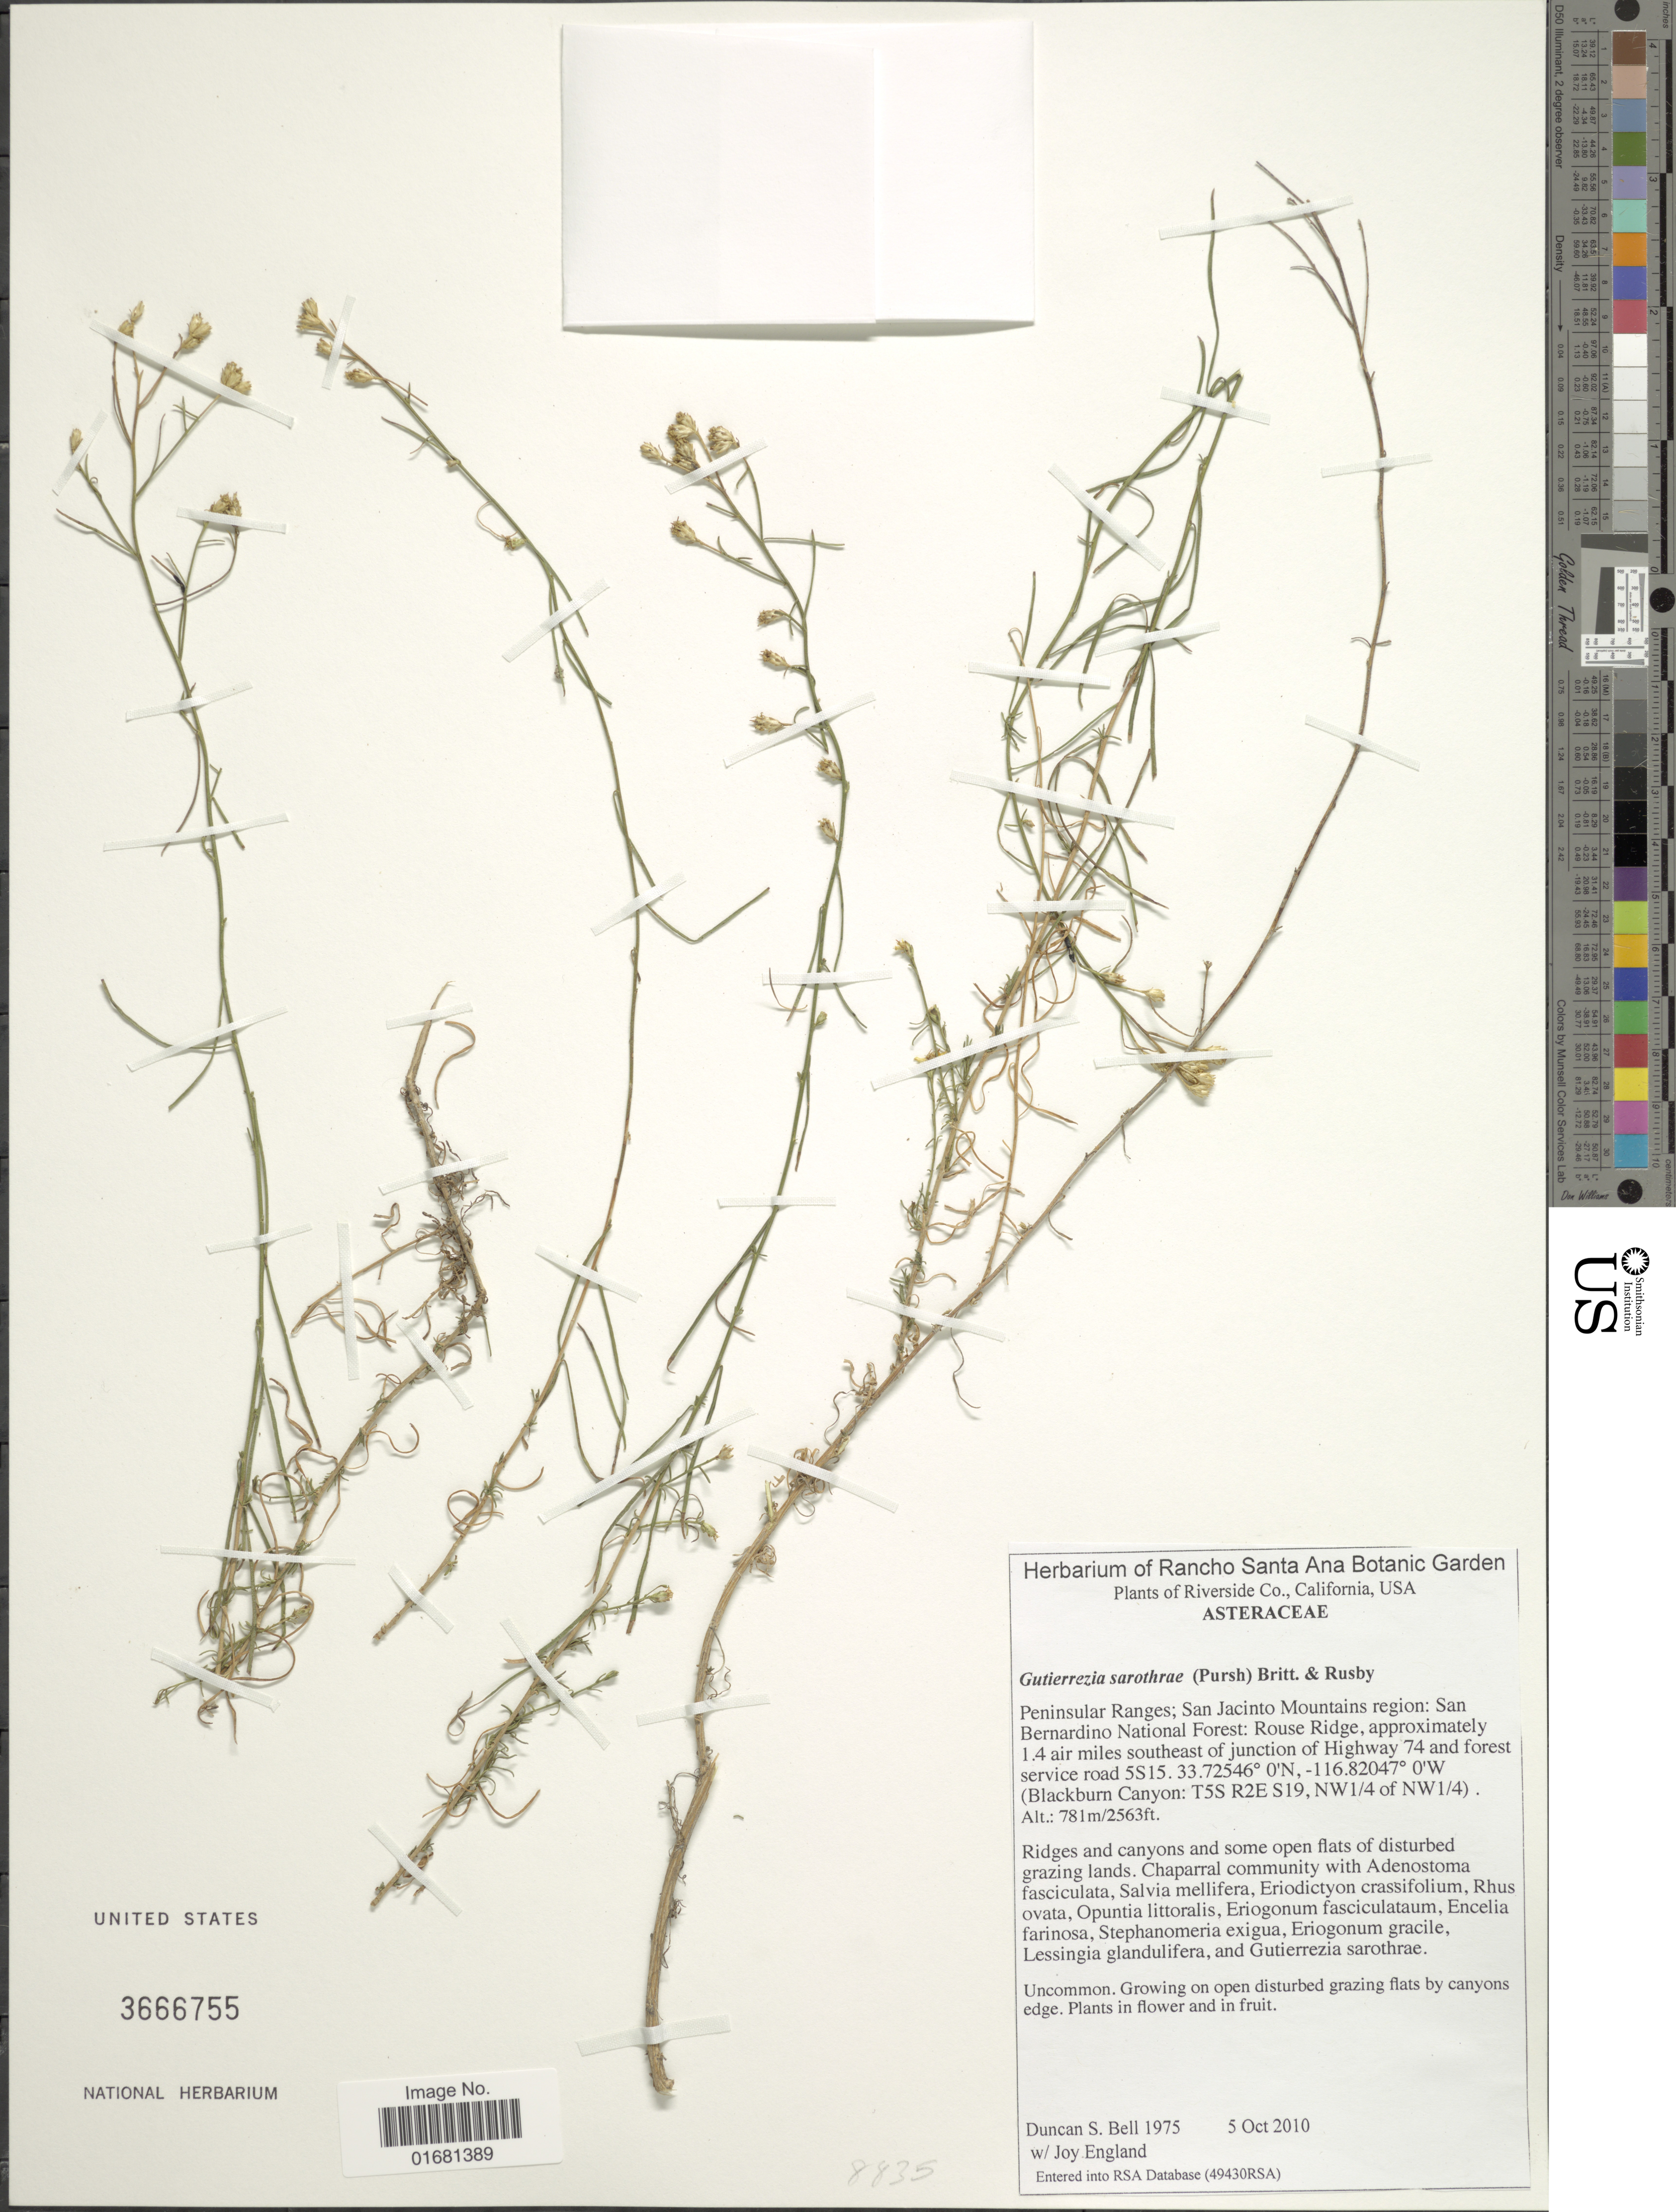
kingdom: Plantae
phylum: Tracheophyta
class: Magnoliopsida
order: Asterales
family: Asteraceae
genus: Gutierrezia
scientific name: Gutierrezia sarothrae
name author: (Pursh) Britton & Rusby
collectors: D. S. Bell & J. England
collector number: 1975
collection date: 2010-10-05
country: United States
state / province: California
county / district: Riverside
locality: Riverside Co., California, USA. Peninsular Ranges; San Jacinto Mountains region: San Bernardino National Forest: Rouse Ridge, approximately 1.4 air miles souteast of junction of Highway 74 and forest service road 5S15 (Blackburn Canyon: T5S R2E S19, NW1/4 of NW 1/4)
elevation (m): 781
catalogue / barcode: US 3666755